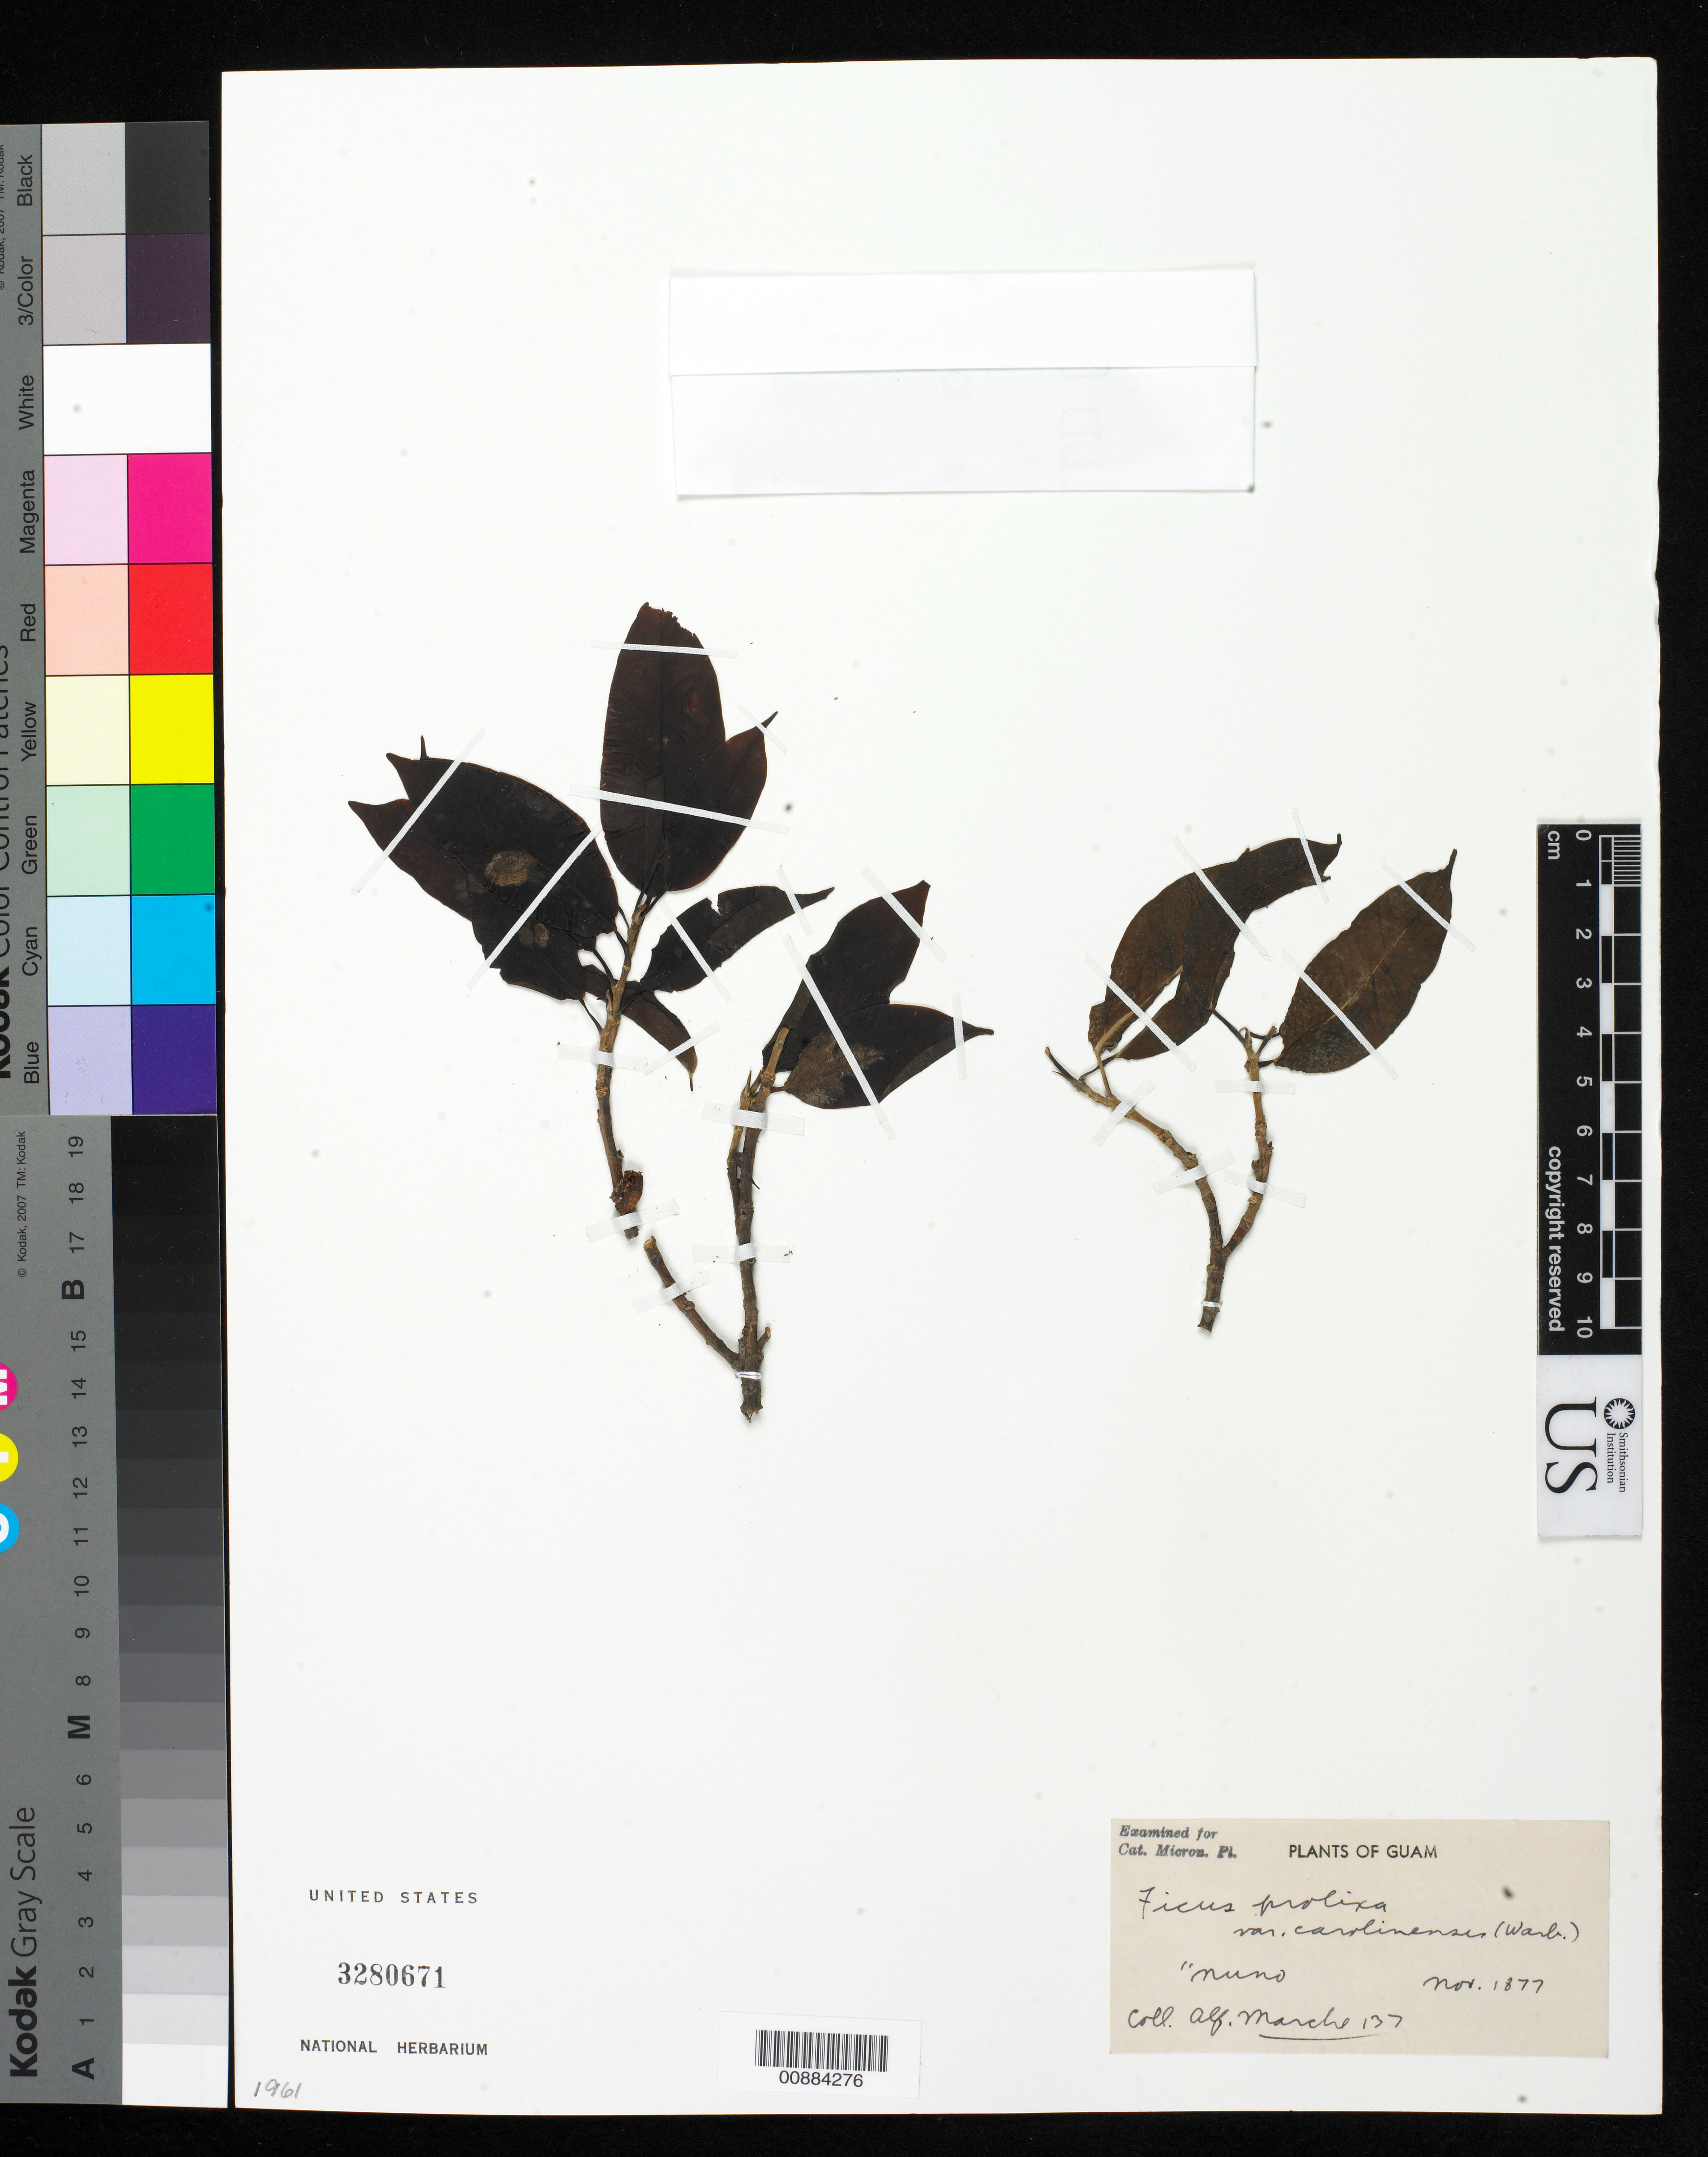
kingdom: Plantae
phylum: Tracheophyta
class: Magnoliopsida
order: Rosales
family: Moraceae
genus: Ficus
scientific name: Ficus prolixa var. carolinensis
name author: (Warb.) Fosberg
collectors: A. Marche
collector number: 137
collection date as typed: Nov 1887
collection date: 1887-11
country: Guam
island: Guam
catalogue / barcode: US 3280671